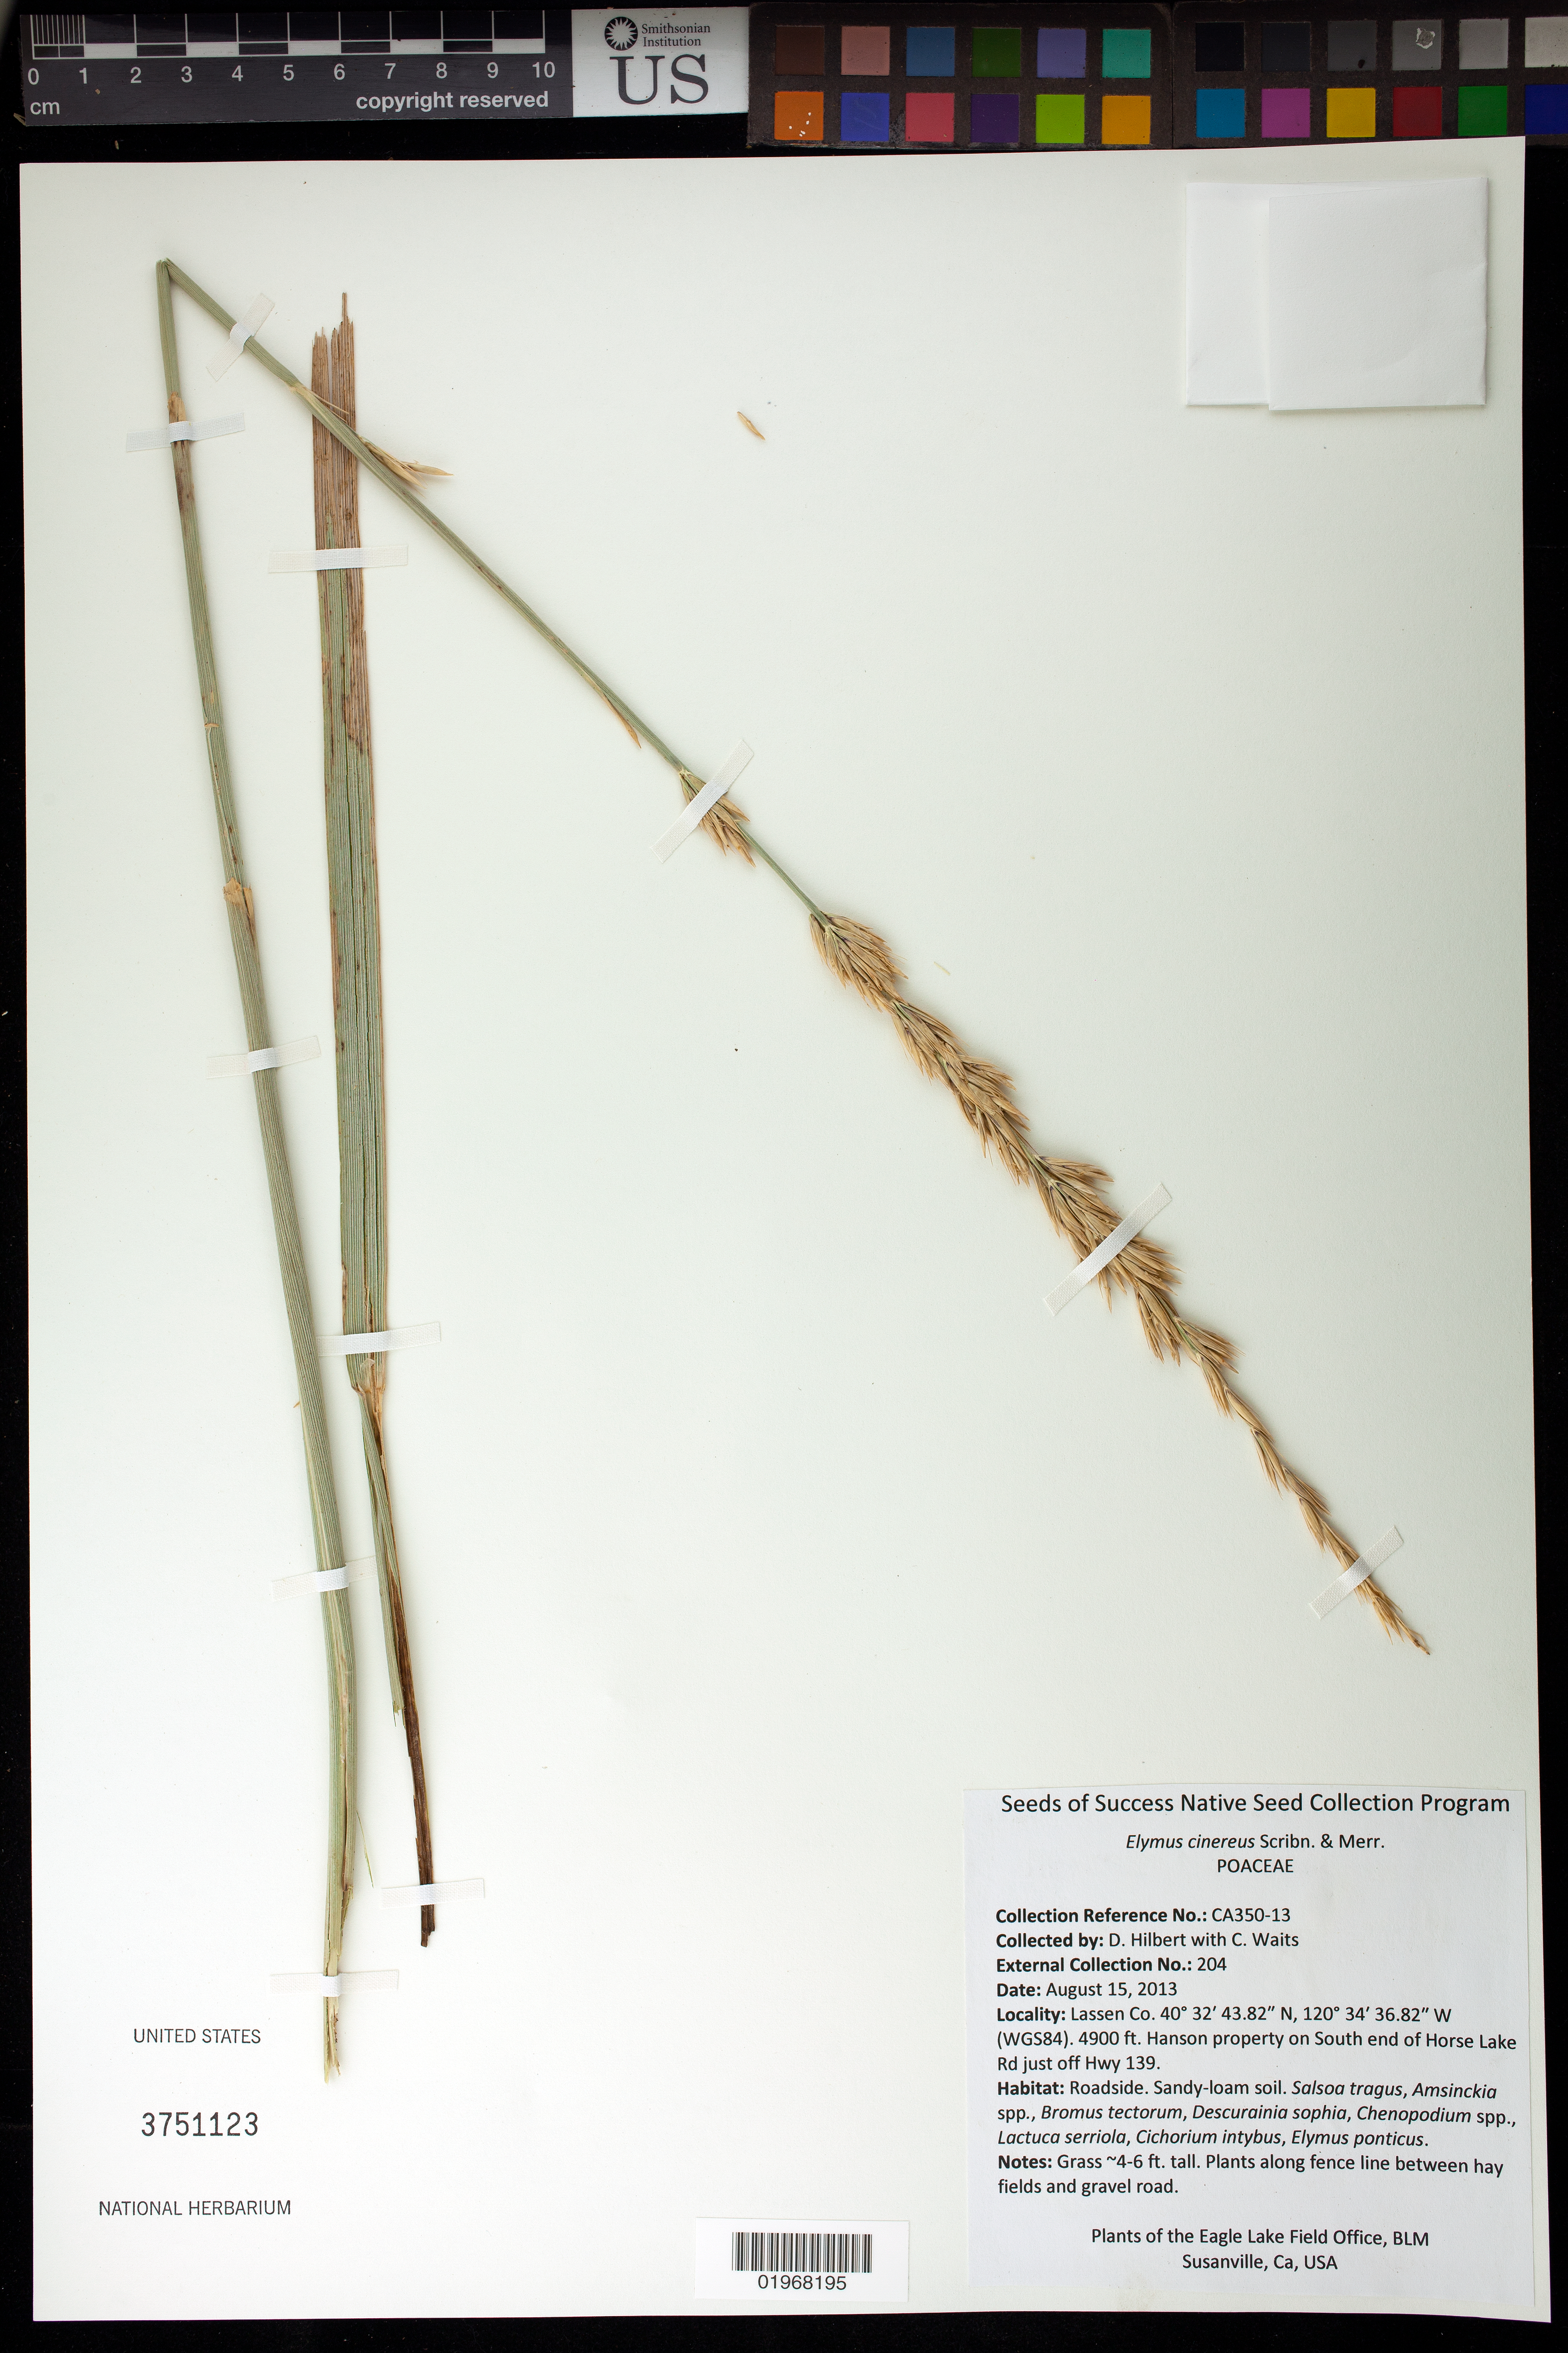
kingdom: Plantae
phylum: Tracheophyta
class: Liliopsida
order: Poales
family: Poaceae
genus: Elymus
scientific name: Elymus cinereus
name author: Scribn. & Merr.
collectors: D. Hilbert & C. Waits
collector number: CA350-13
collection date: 2013-08-15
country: United States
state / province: California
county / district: Lassen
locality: Hanson property on South end of Horse Lake Rd just off Hwy 139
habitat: Along fence line between hay fields and gravel road. Sandy-loam soil. With Salsoa tragus, Bromus tectorum, Elymus ponticus, ect.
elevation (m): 1494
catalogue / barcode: US 3751123